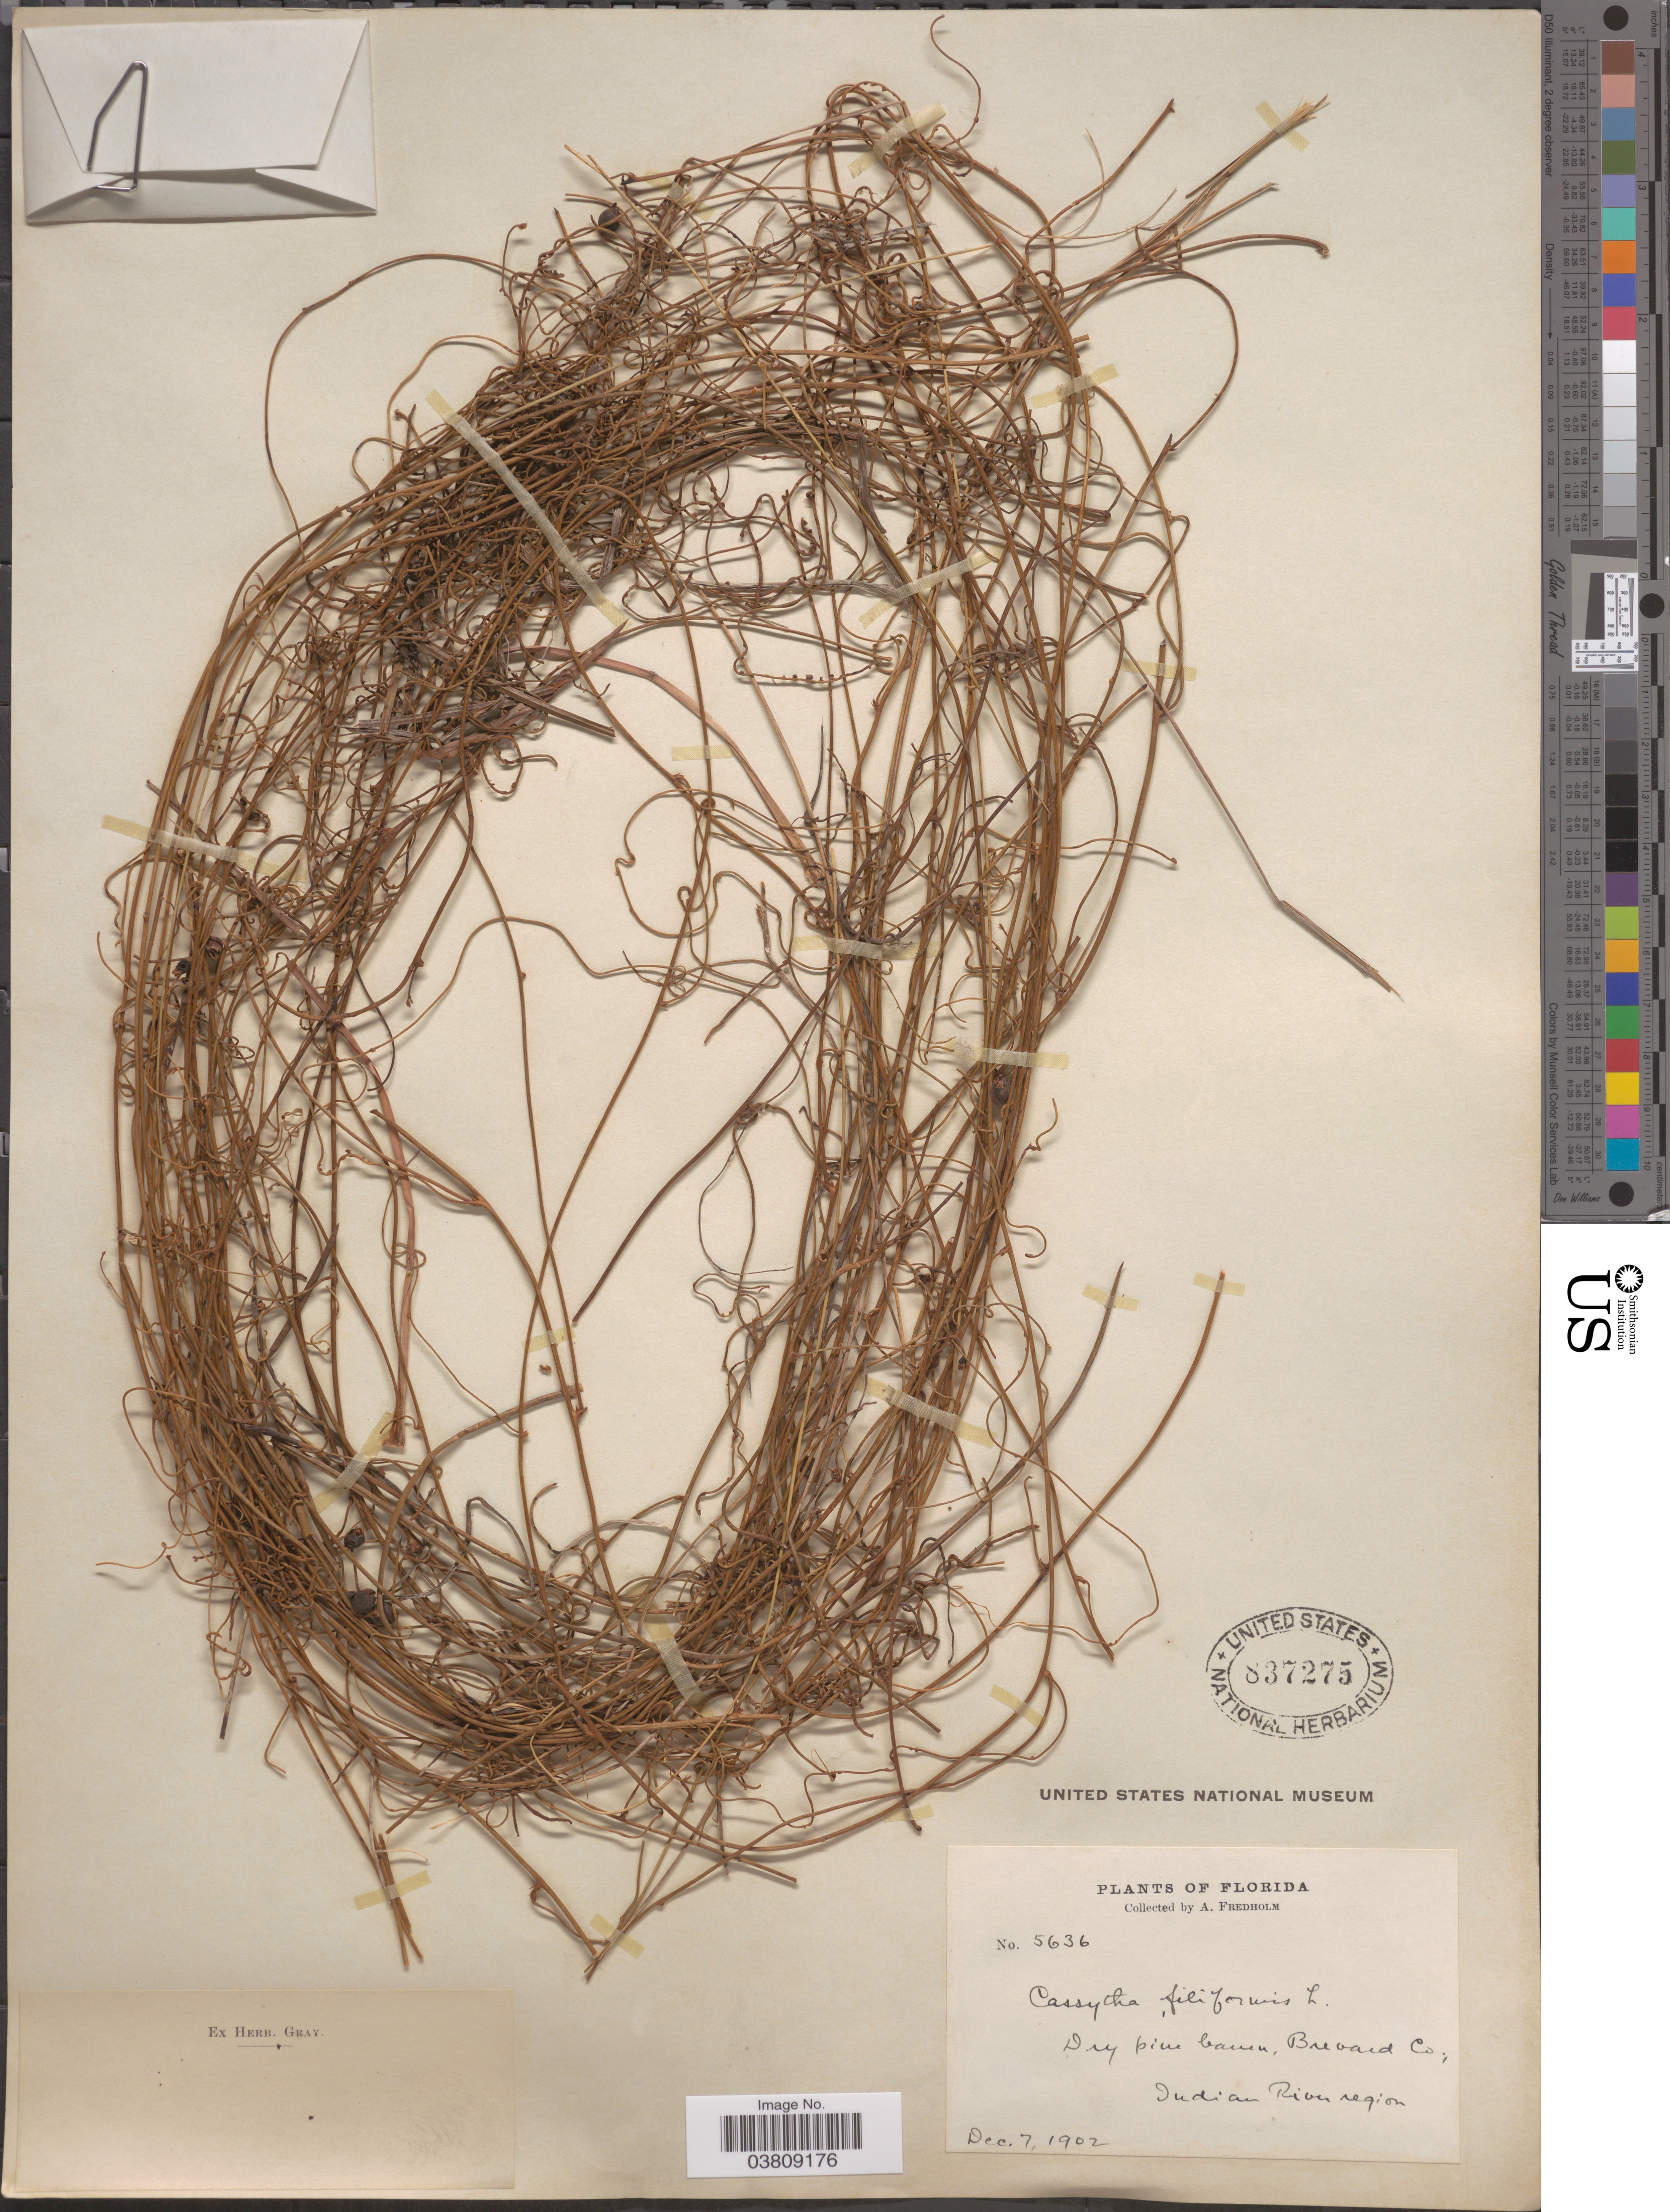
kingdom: Plantae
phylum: Tracheophyta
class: Magnoliopsida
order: Laurales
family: Lauraceae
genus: Cassytha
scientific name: Cassytha filiformis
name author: L.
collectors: A. Fredholm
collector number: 5636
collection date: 1902-12-07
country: United States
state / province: Florida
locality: Brevard Co., Indian River region.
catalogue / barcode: US 837275